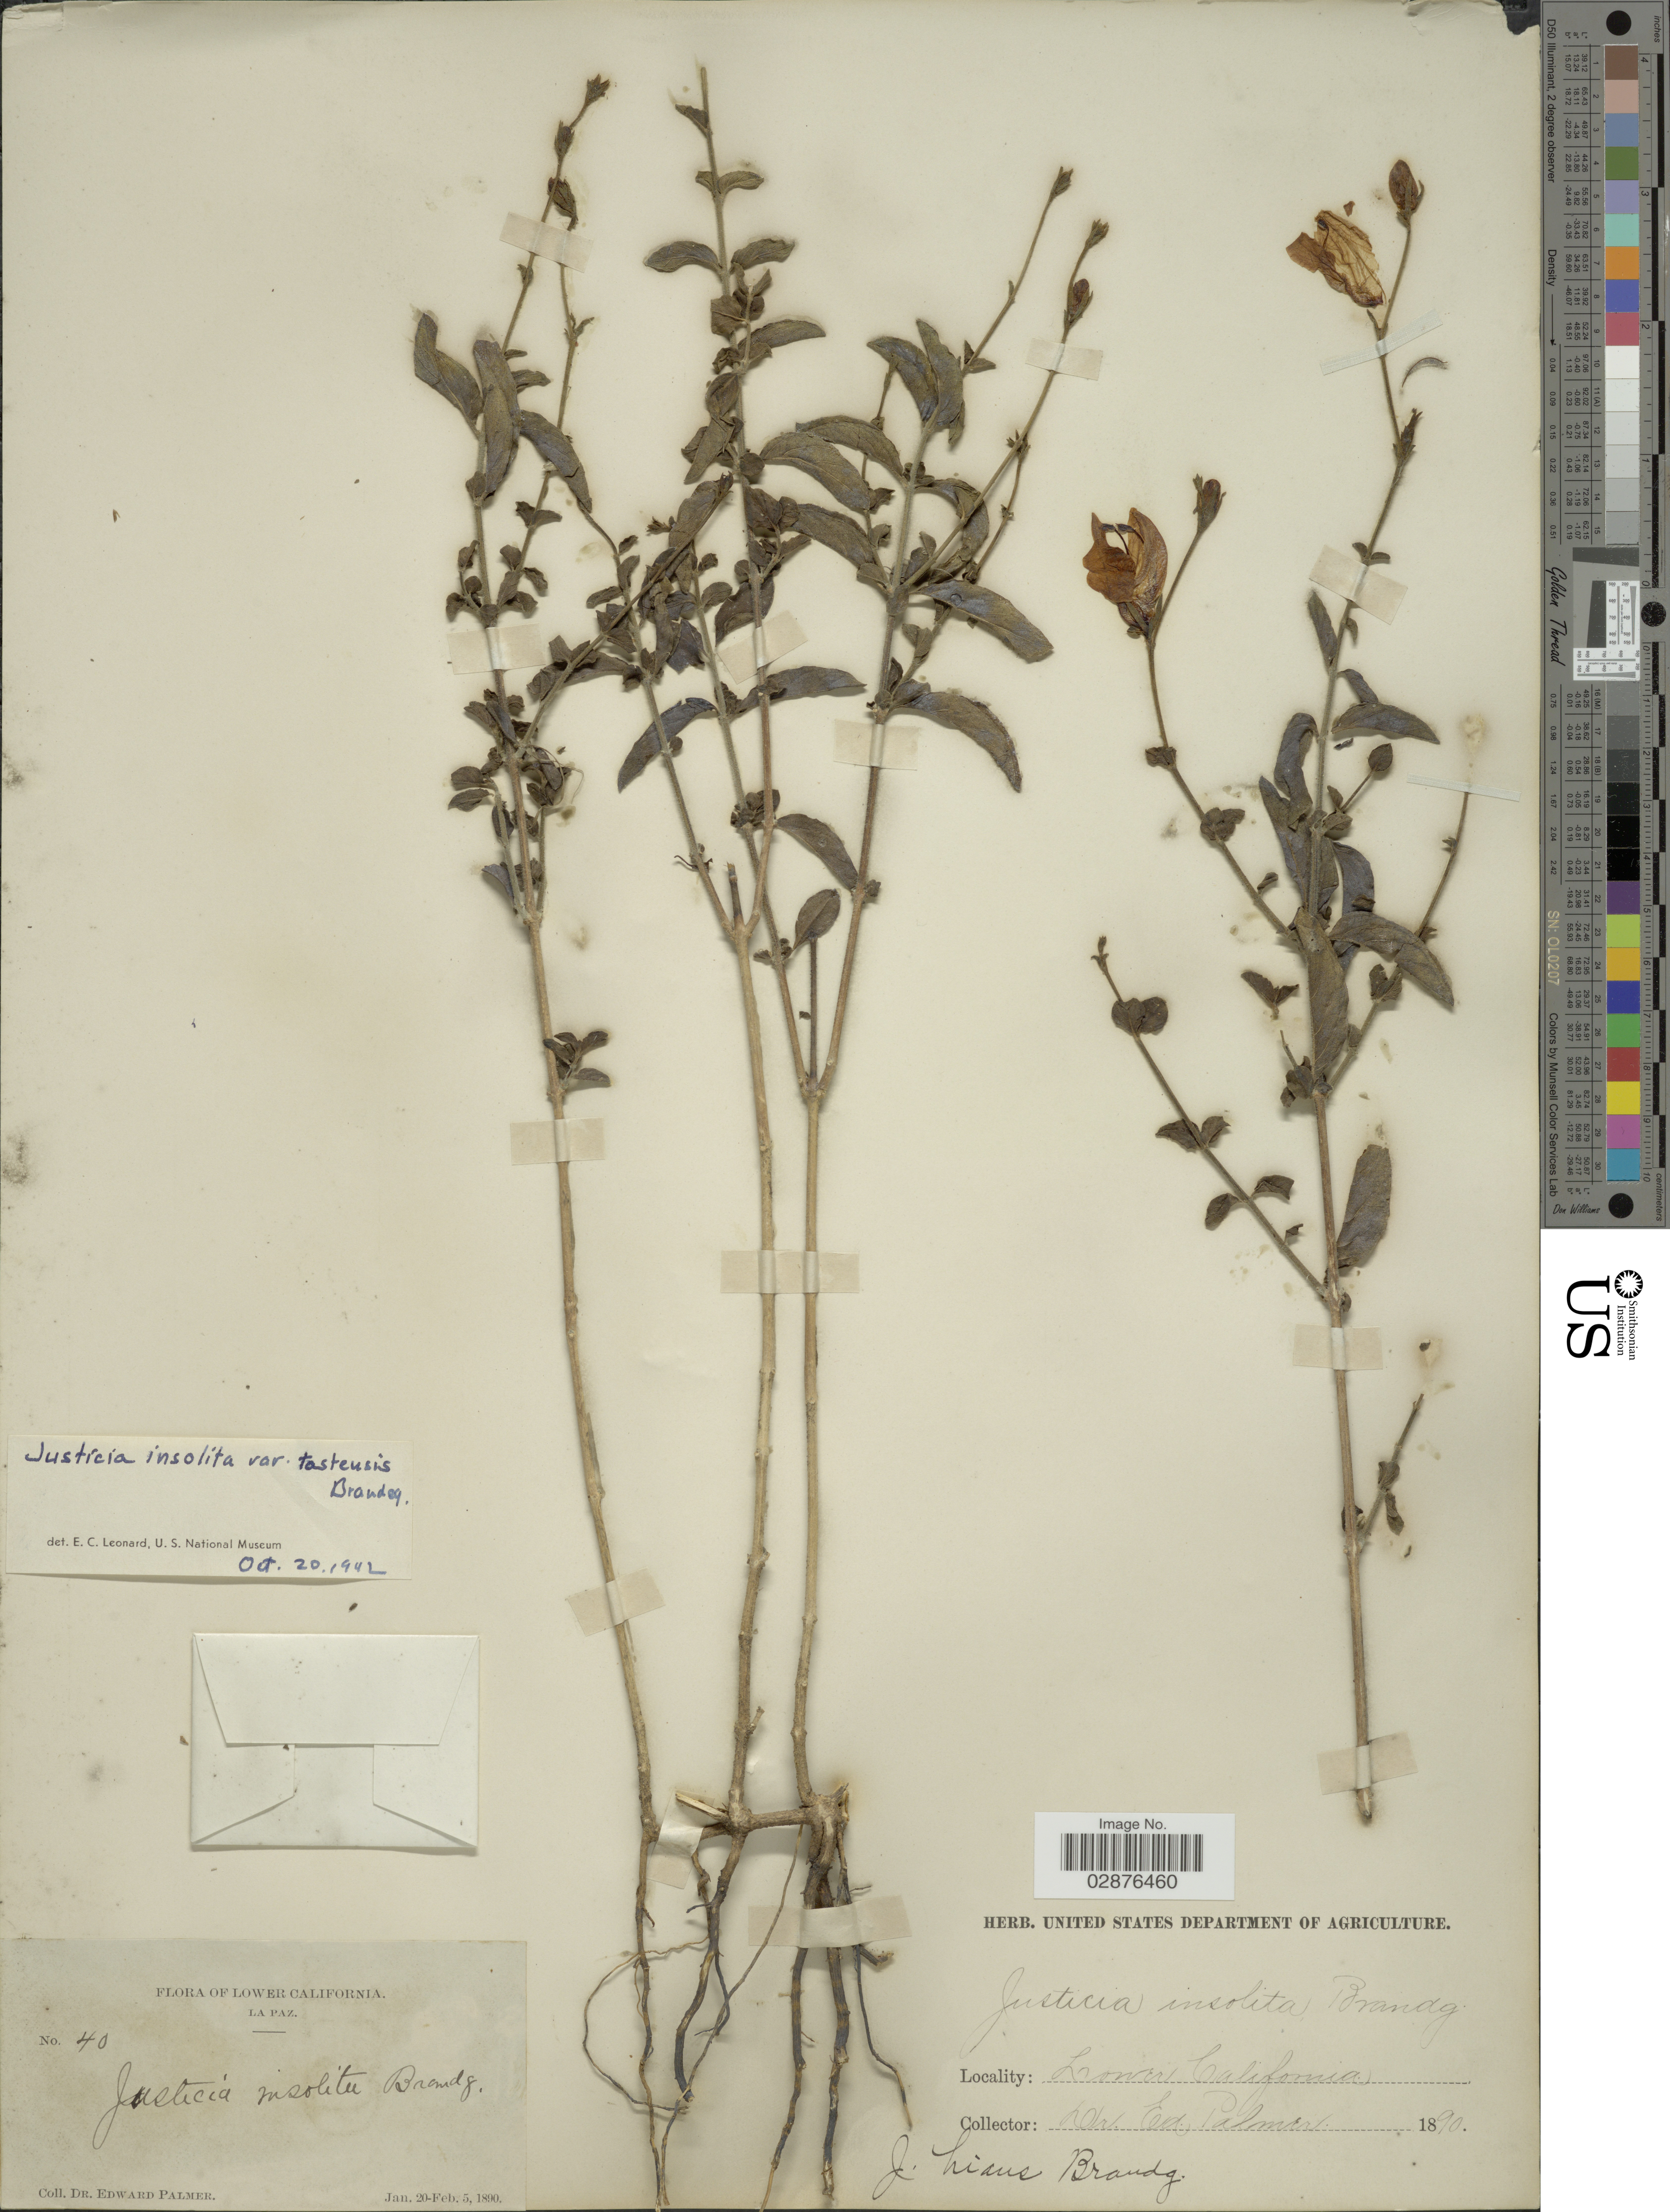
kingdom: Plantae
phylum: Tracheophyta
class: Magnoliopsida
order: Lamiales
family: Acanthaceae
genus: Justicia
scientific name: Justicia insolita var. tastensis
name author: Brandegee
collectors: E. Palmer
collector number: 40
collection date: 1890-01-20/1890-02-05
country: Mexico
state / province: Baja California Sur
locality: Lower California. La Paz.